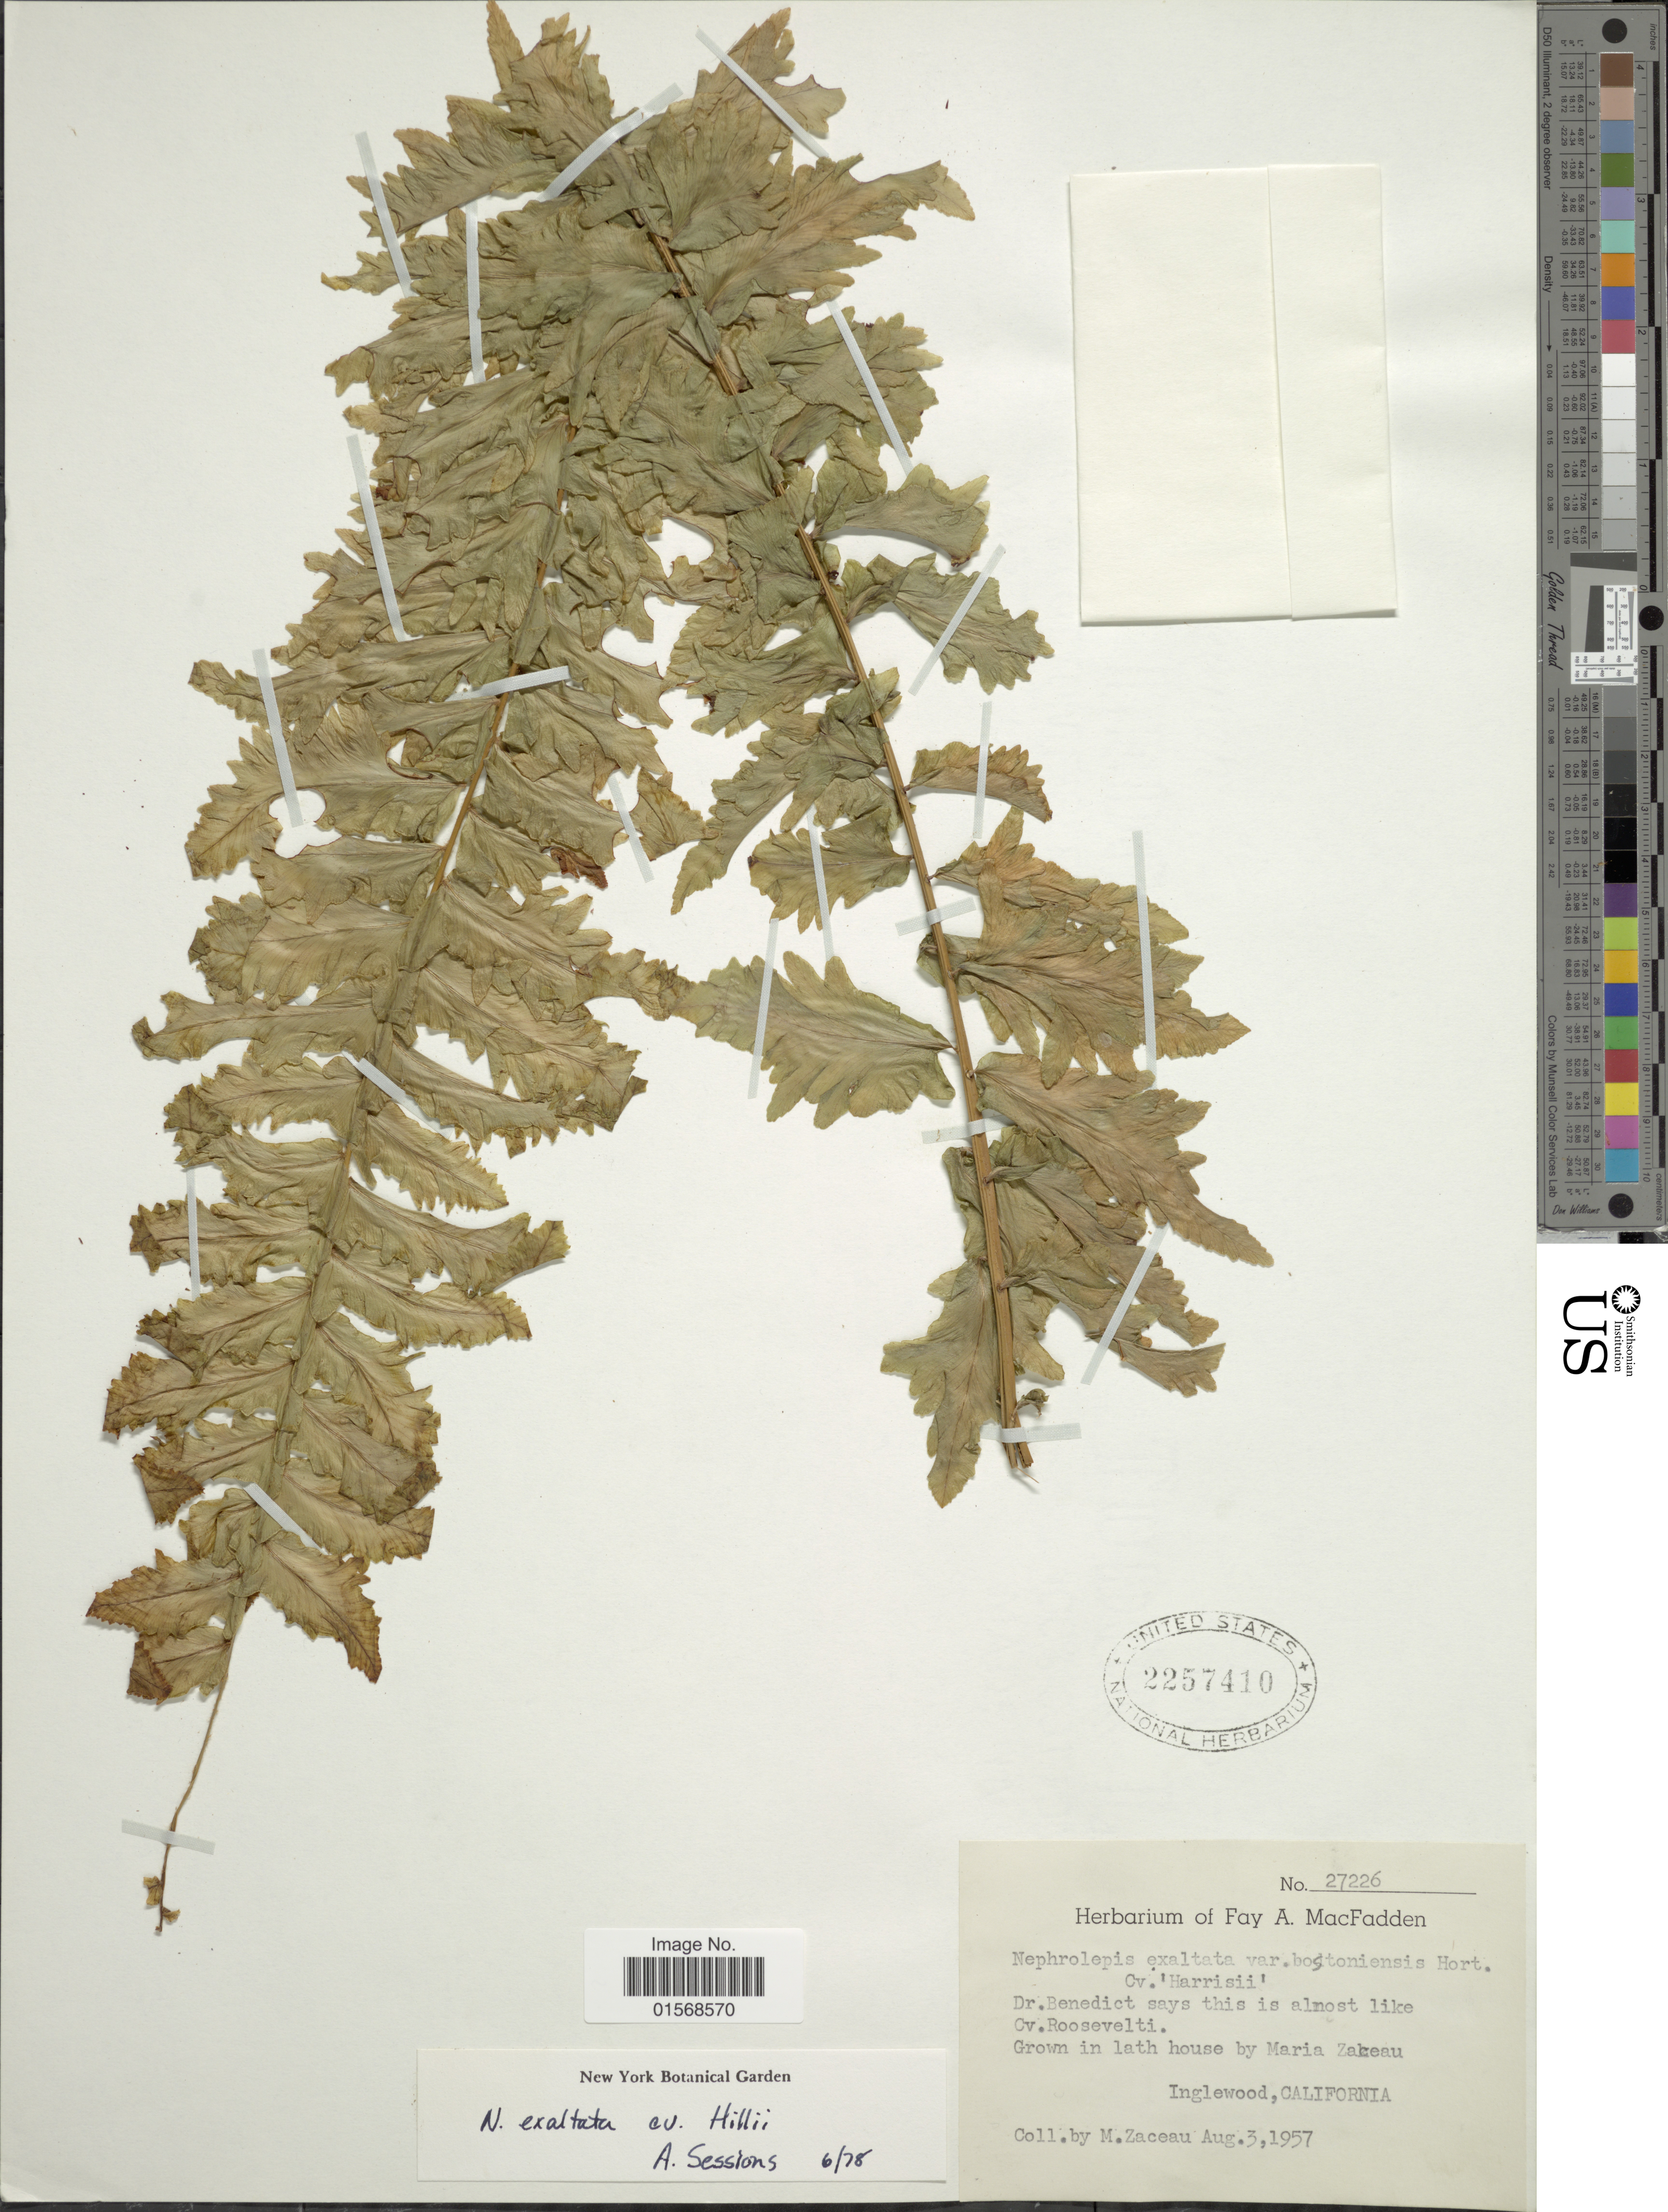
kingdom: Plantae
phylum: Tracheophyta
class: Polypodiopsida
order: Polypodiales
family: Nephrolepidaceae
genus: Nephrolepis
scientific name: Nephrolepis 'Hillei'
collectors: M. Zaceau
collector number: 27226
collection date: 1957-08-03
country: United States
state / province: California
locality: In lath house, Inglewood, California.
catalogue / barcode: US 2257410